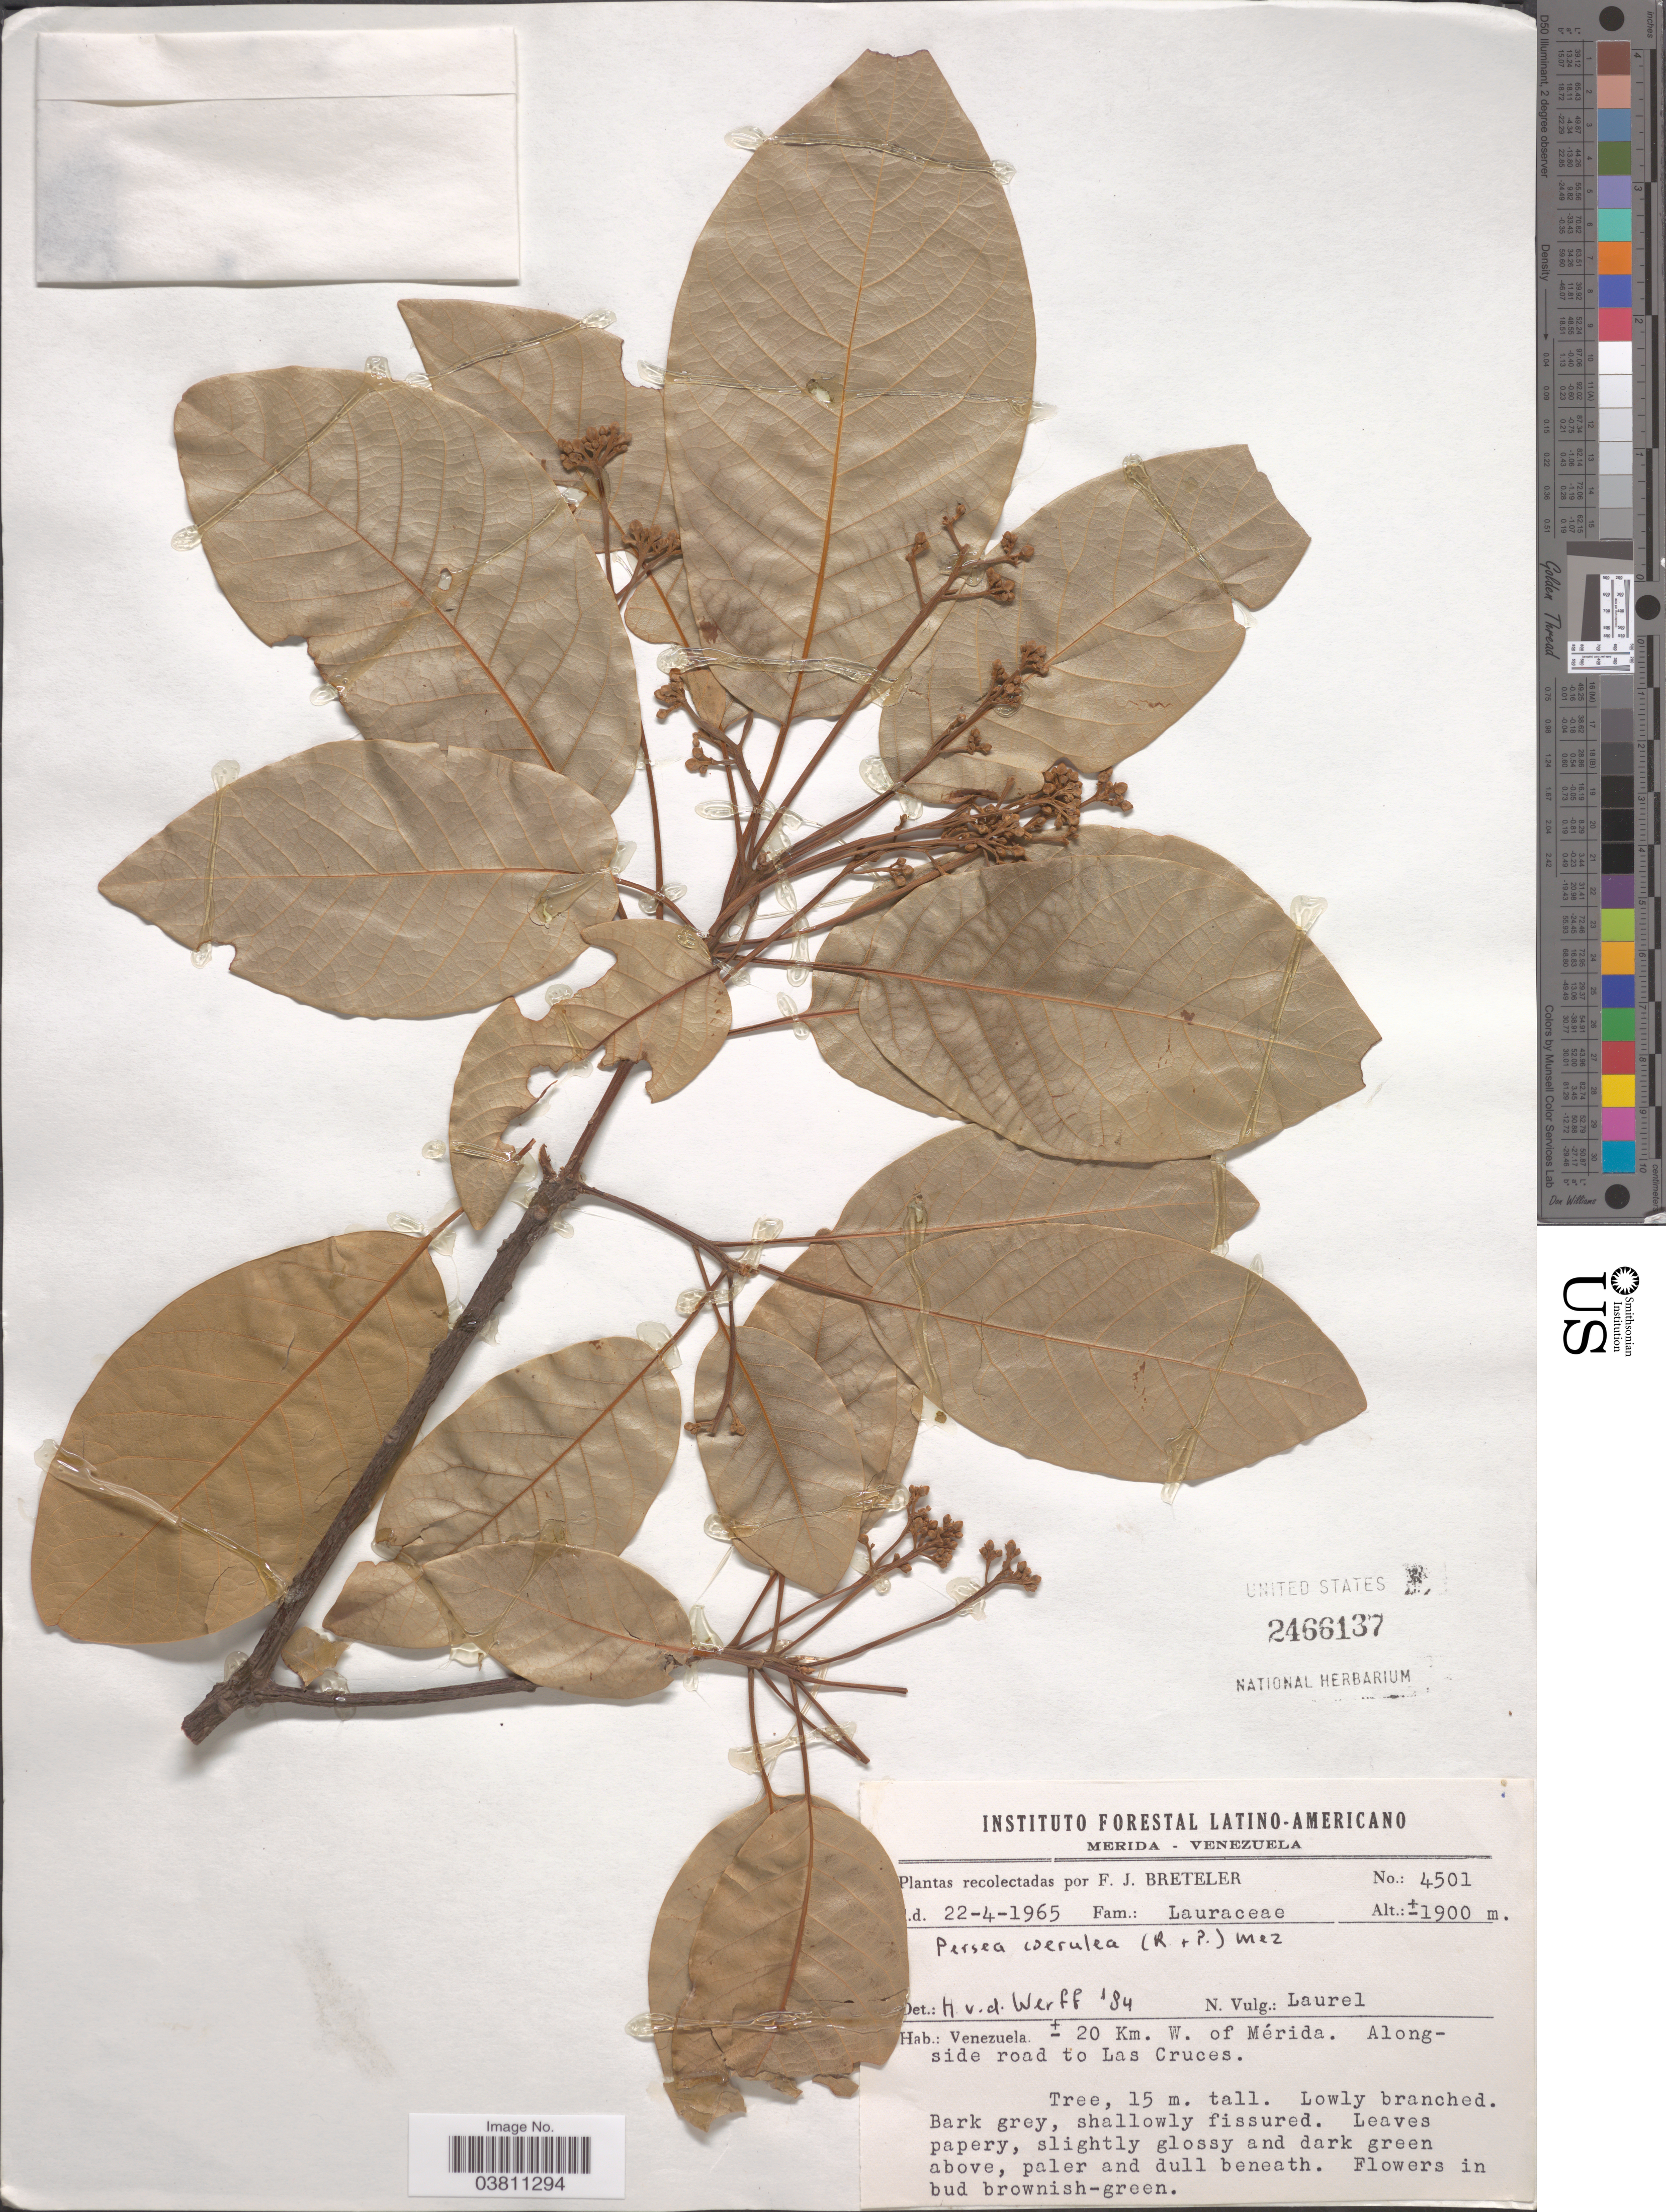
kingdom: Plantae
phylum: Tracheophyta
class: Magnoliopsida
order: Laurales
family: Lauraceae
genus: Persea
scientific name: Persea caerulea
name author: (Ruiz & Pav.) Mez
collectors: F. J. Breteler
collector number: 4501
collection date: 1965-04-22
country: Venezuela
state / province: Merida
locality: ± 20 Km. W. of Mérida. Alongside road to Las Cruces.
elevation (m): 1900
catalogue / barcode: US 2466137